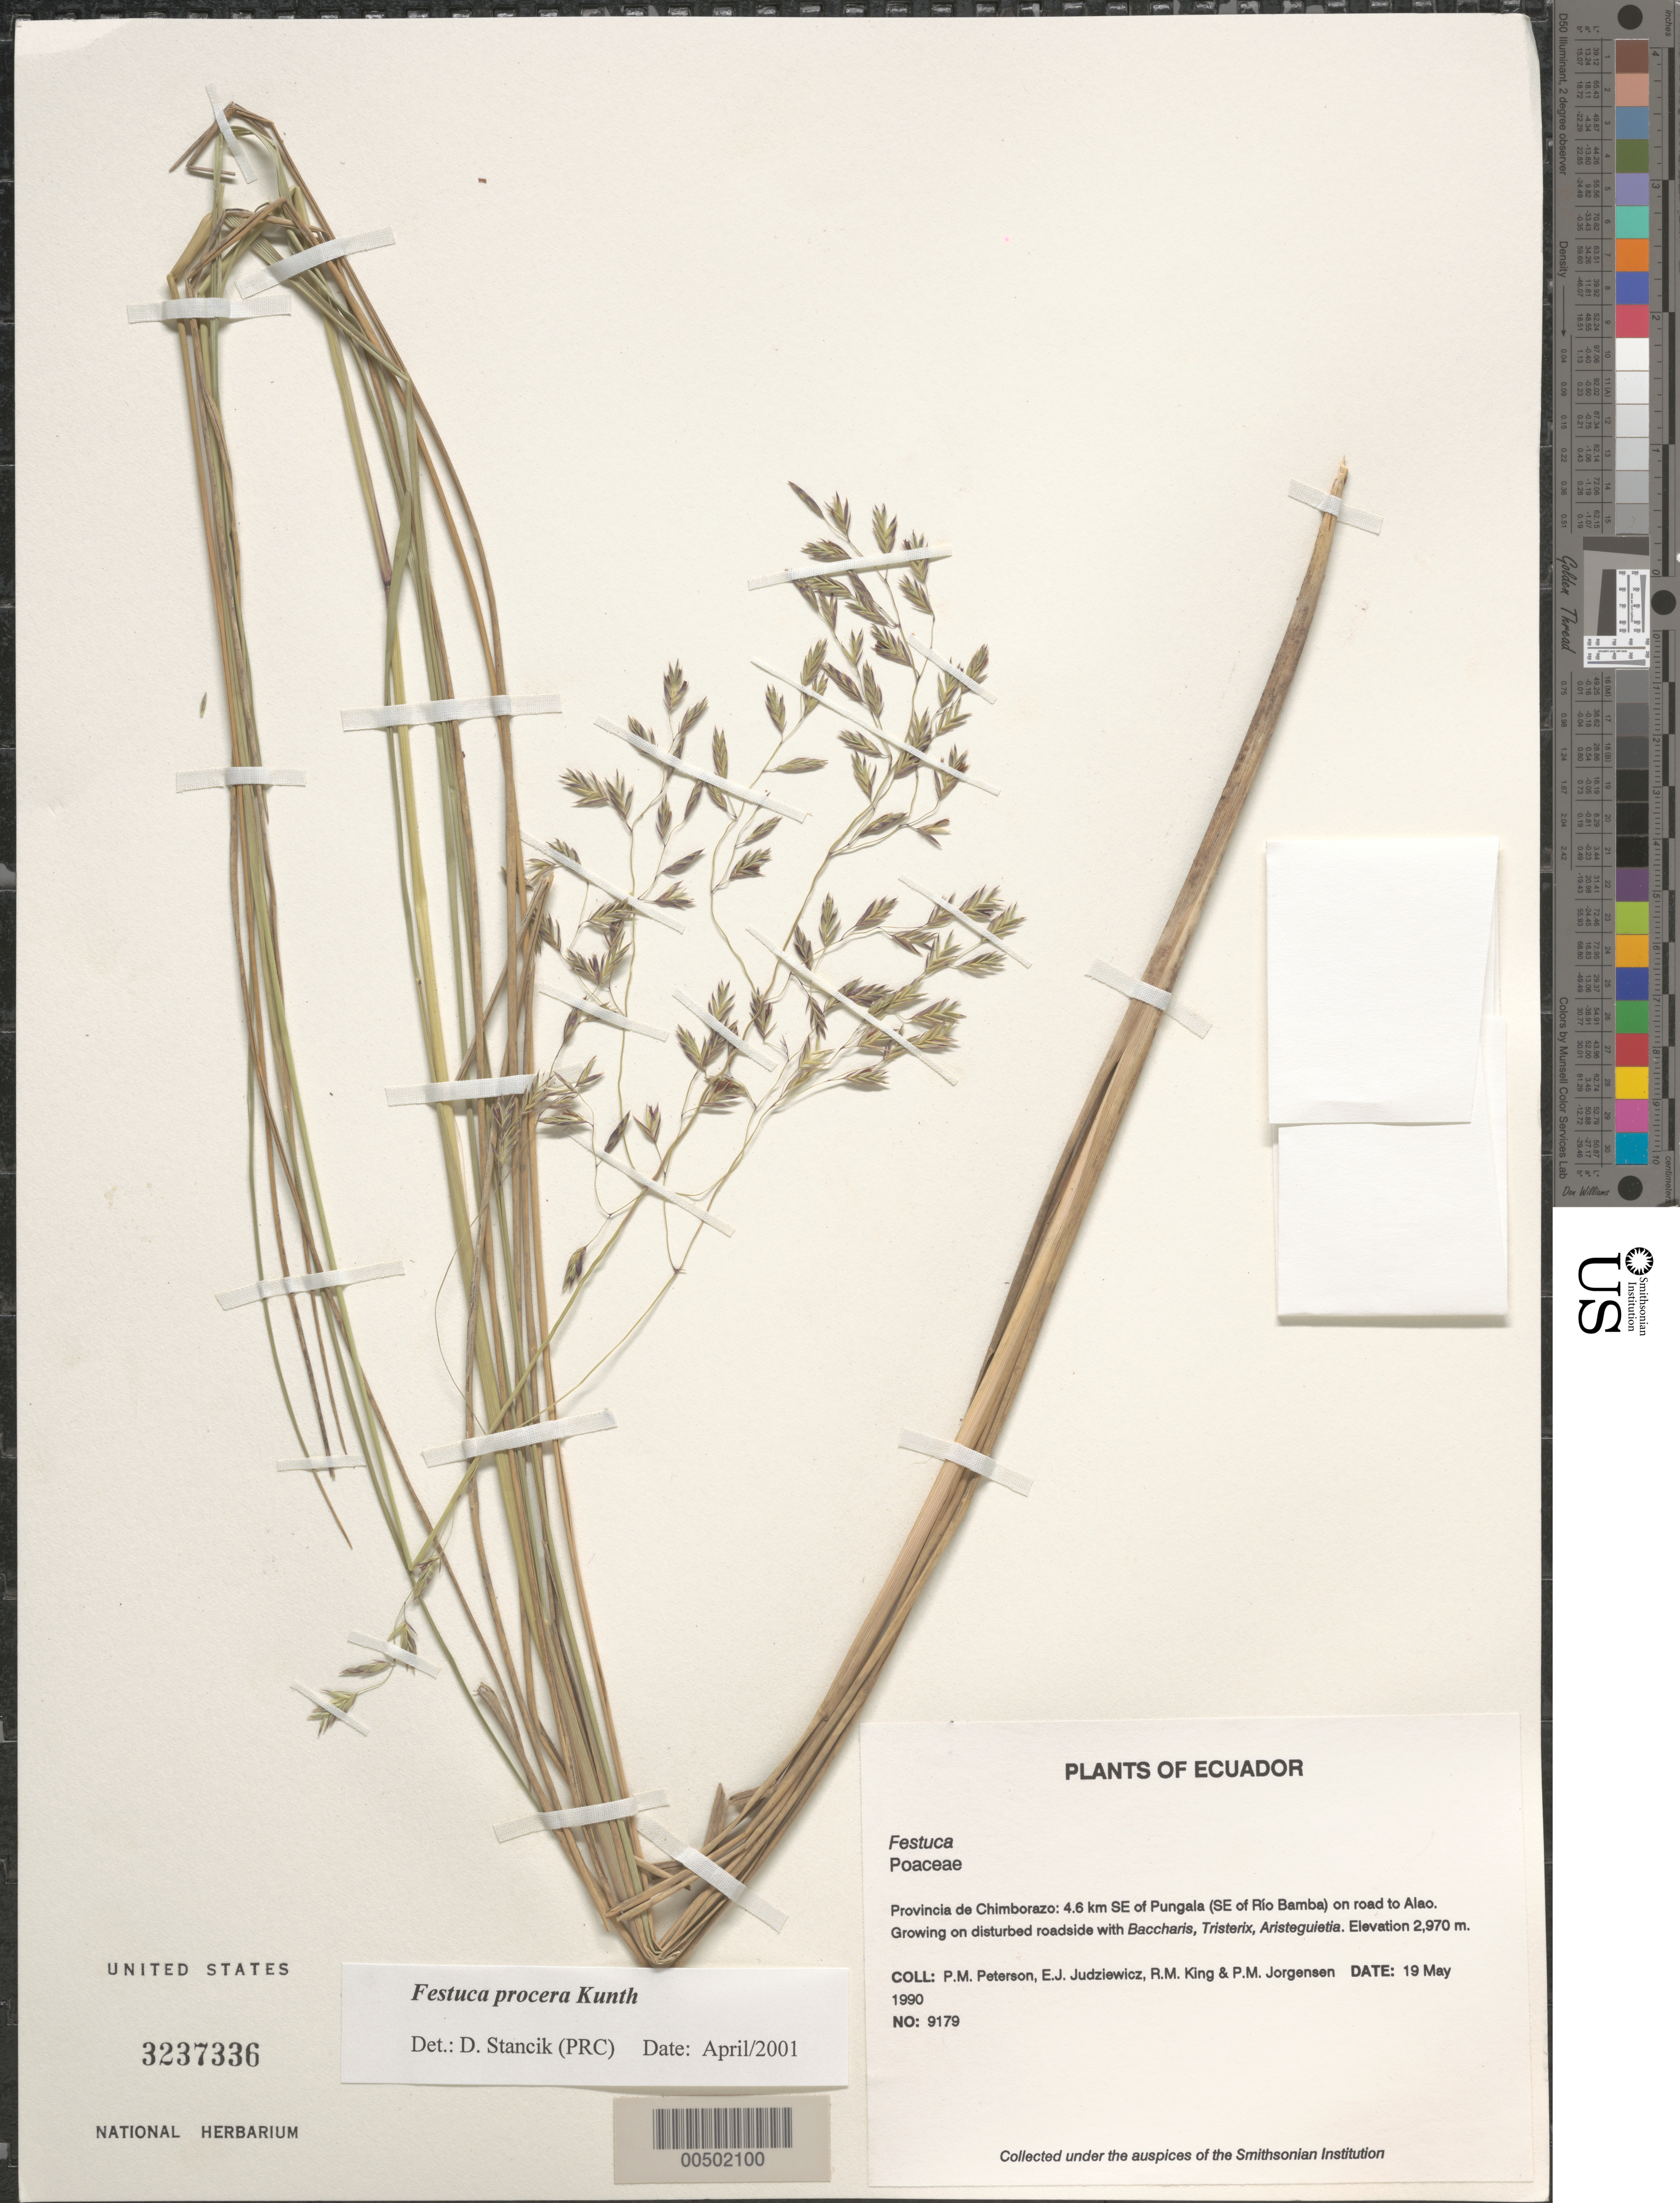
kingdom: Plantae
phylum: Tracheophyta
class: Liliopsida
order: Poales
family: Poaceae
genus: Festuca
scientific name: Festuca procera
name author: Kunth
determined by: Stancik, D.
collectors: P. M. Peterson, E. J. Judziewicz, R. M. King & P. M. Jørgensen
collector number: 09179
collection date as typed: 19 May 1990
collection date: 1990-05-19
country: Ecuador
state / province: Chimborazo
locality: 4.6 km SE of Pungala (SE of Río Bamba) on road to Alao.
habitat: Growing on disturbed roadside with Baccharis, Tristerix, Aristeguietia.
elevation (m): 2970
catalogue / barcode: US 3237336